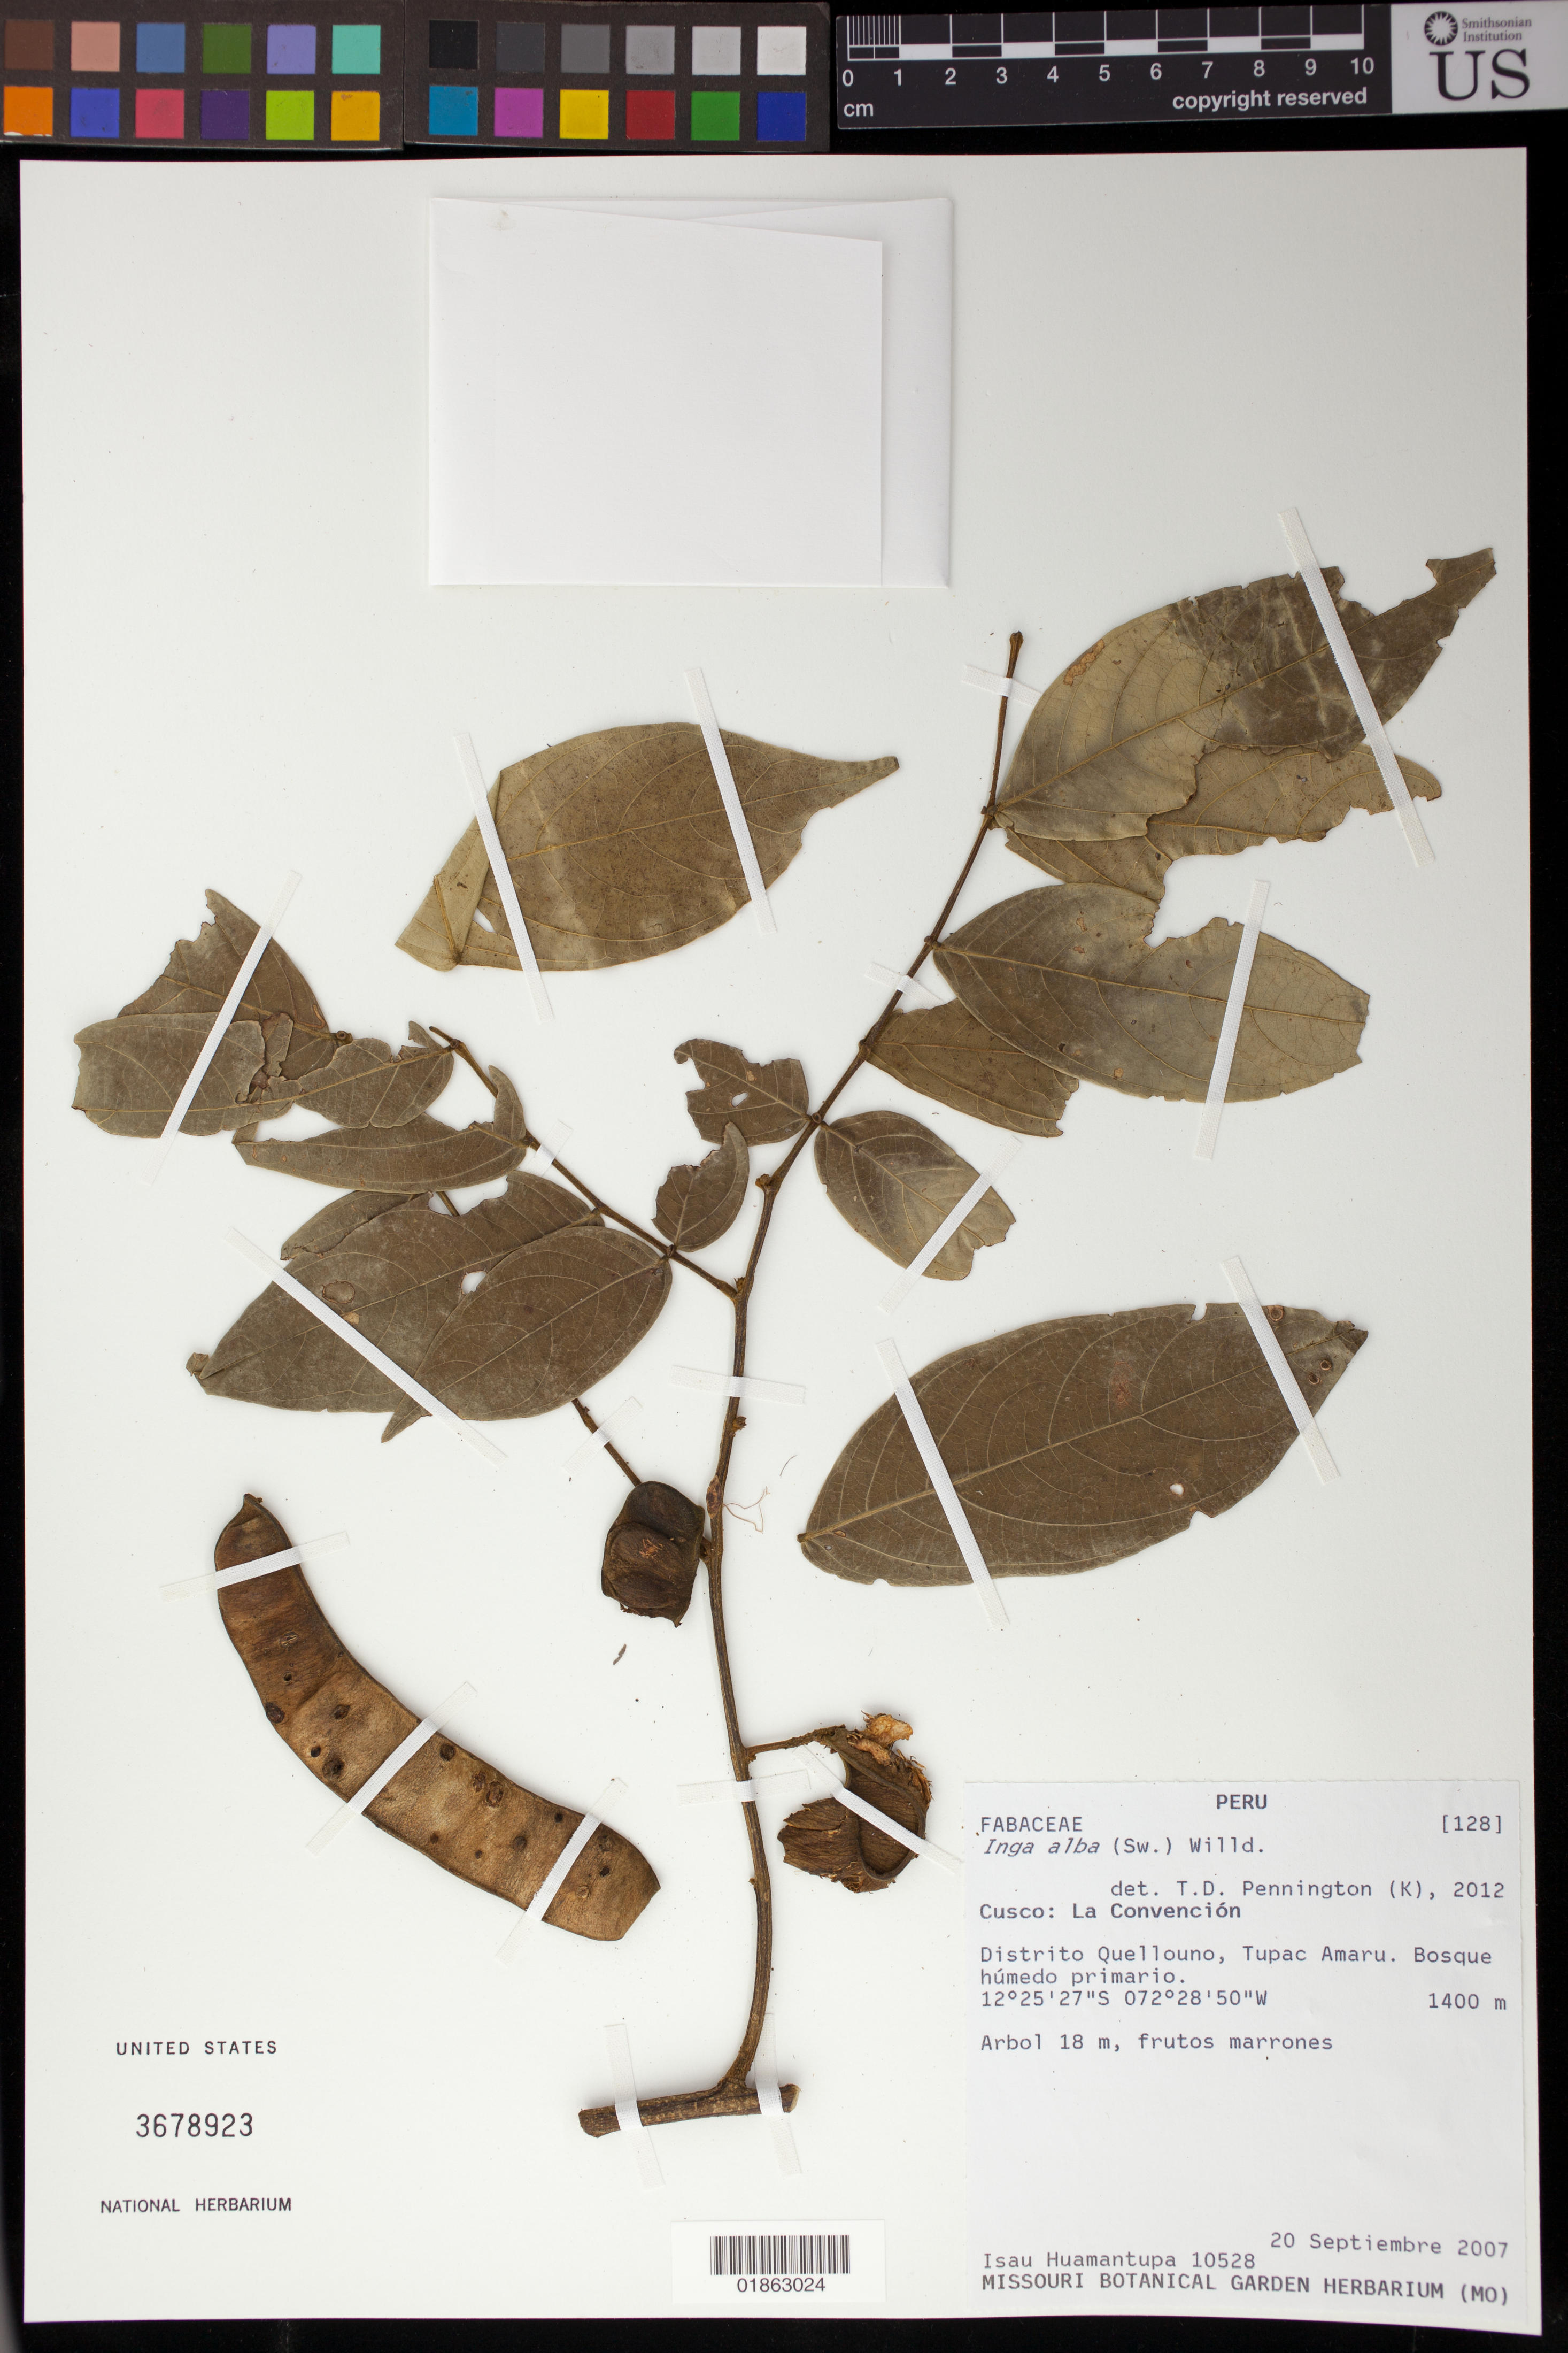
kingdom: Plantae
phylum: Tracheophyta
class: Magnoliopsida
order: Fabales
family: Fabaceae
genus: Inga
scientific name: Inga alba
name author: (Sw.) Willd.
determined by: Pennington, T. D., (K)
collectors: I. Huamantupa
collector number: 10528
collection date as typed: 20 Septiembre 2007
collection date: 2007-09-20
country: Peru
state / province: Cusco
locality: La Convención, Distrito Quellouno, Tupac Amaru.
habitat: Bosque humedo primario.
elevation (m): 1400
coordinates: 12 25 27 S, 72 28 50 W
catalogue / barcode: US 3678923